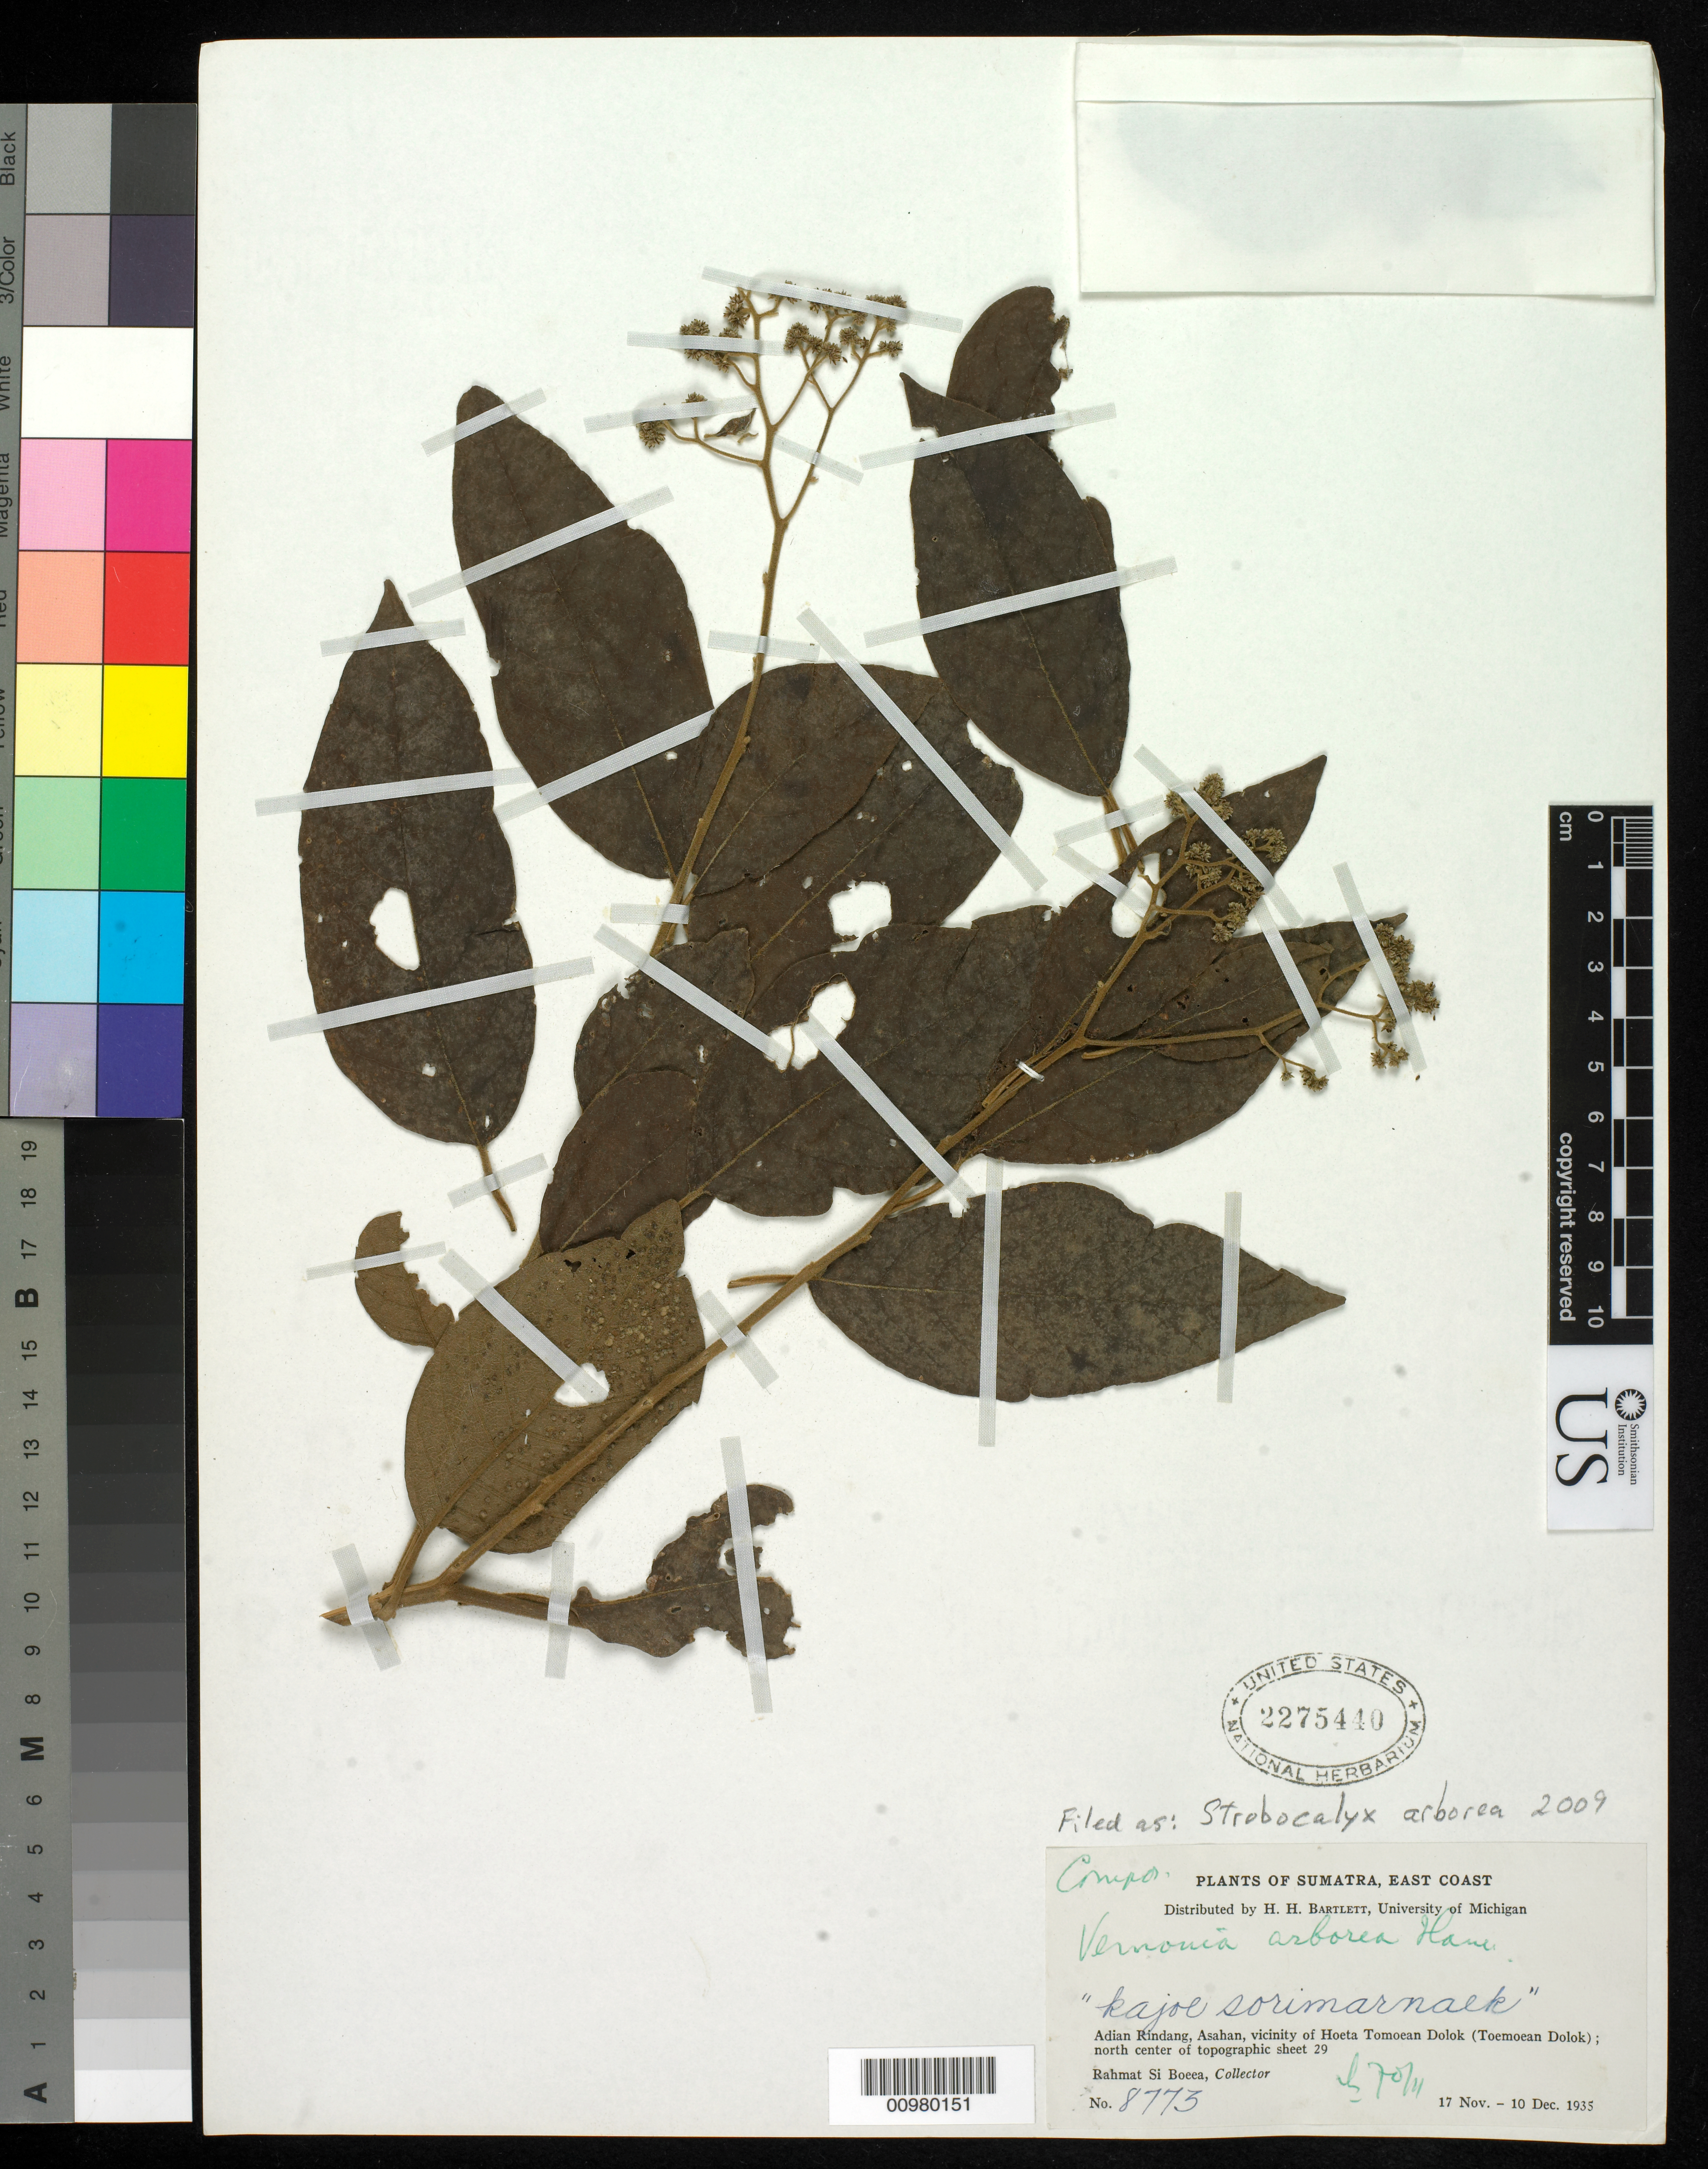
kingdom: Plantae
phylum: Tracheophyta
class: Magnoliopsida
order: Asterales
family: Asteraceae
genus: Strobocalyx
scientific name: Strobocalyx arborea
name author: (Buch.-Ham.) Sch. Bip.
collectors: Rahmat Si Boeea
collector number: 8773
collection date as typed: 17 Nov 1935 to 10 Dec 1935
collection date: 1935-11-17/1935-12-10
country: Indonesia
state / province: Sumatra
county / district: Aceh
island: Sumatra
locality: Adian Rindang, Asahan, vicinity of Hoeta Tomoean Dolok (Toemoean Dolok);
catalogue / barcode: US 2275440